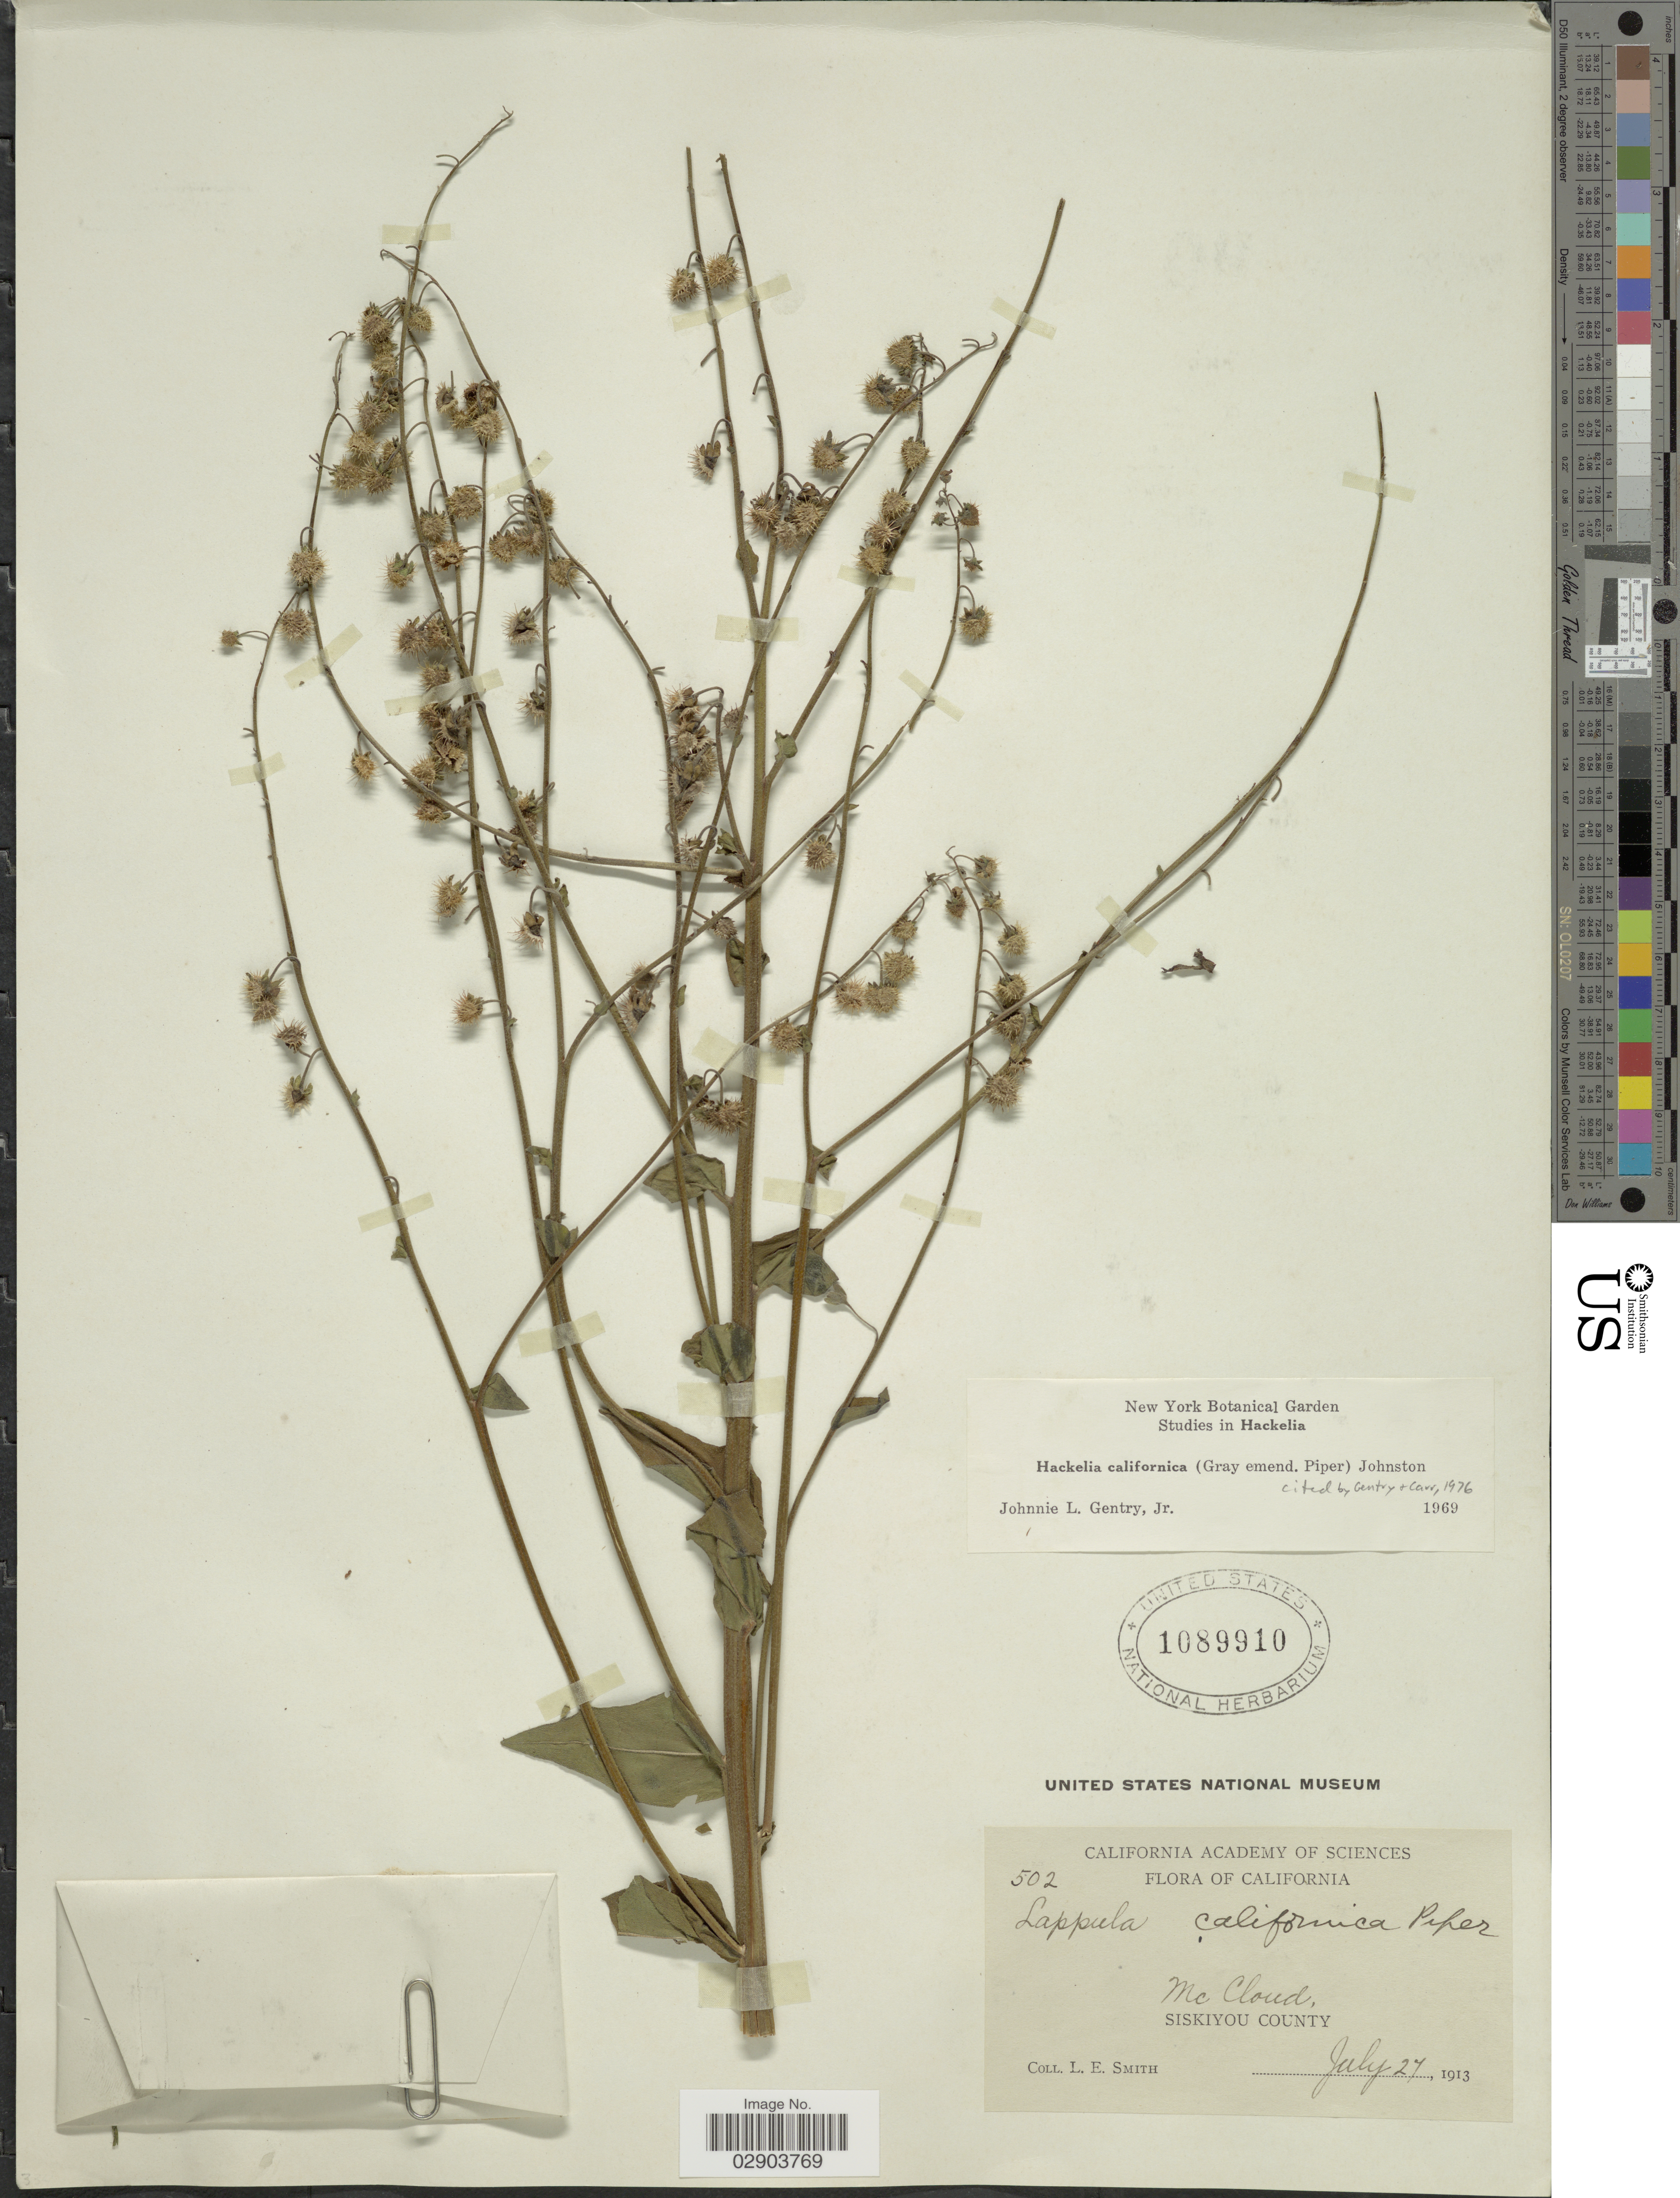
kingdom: Plantae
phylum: Tracheophyta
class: Magnoliopsida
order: Boraginales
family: Boraginaceae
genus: Hackelia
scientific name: Hackelia californica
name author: (A. Gray) I.M. Johnst.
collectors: L. E. Smith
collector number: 502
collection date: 1913-07-27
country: United States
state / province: California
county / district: Siskiyou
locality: Mc Cloud, Siskiyou County.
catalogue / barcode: US 1089910